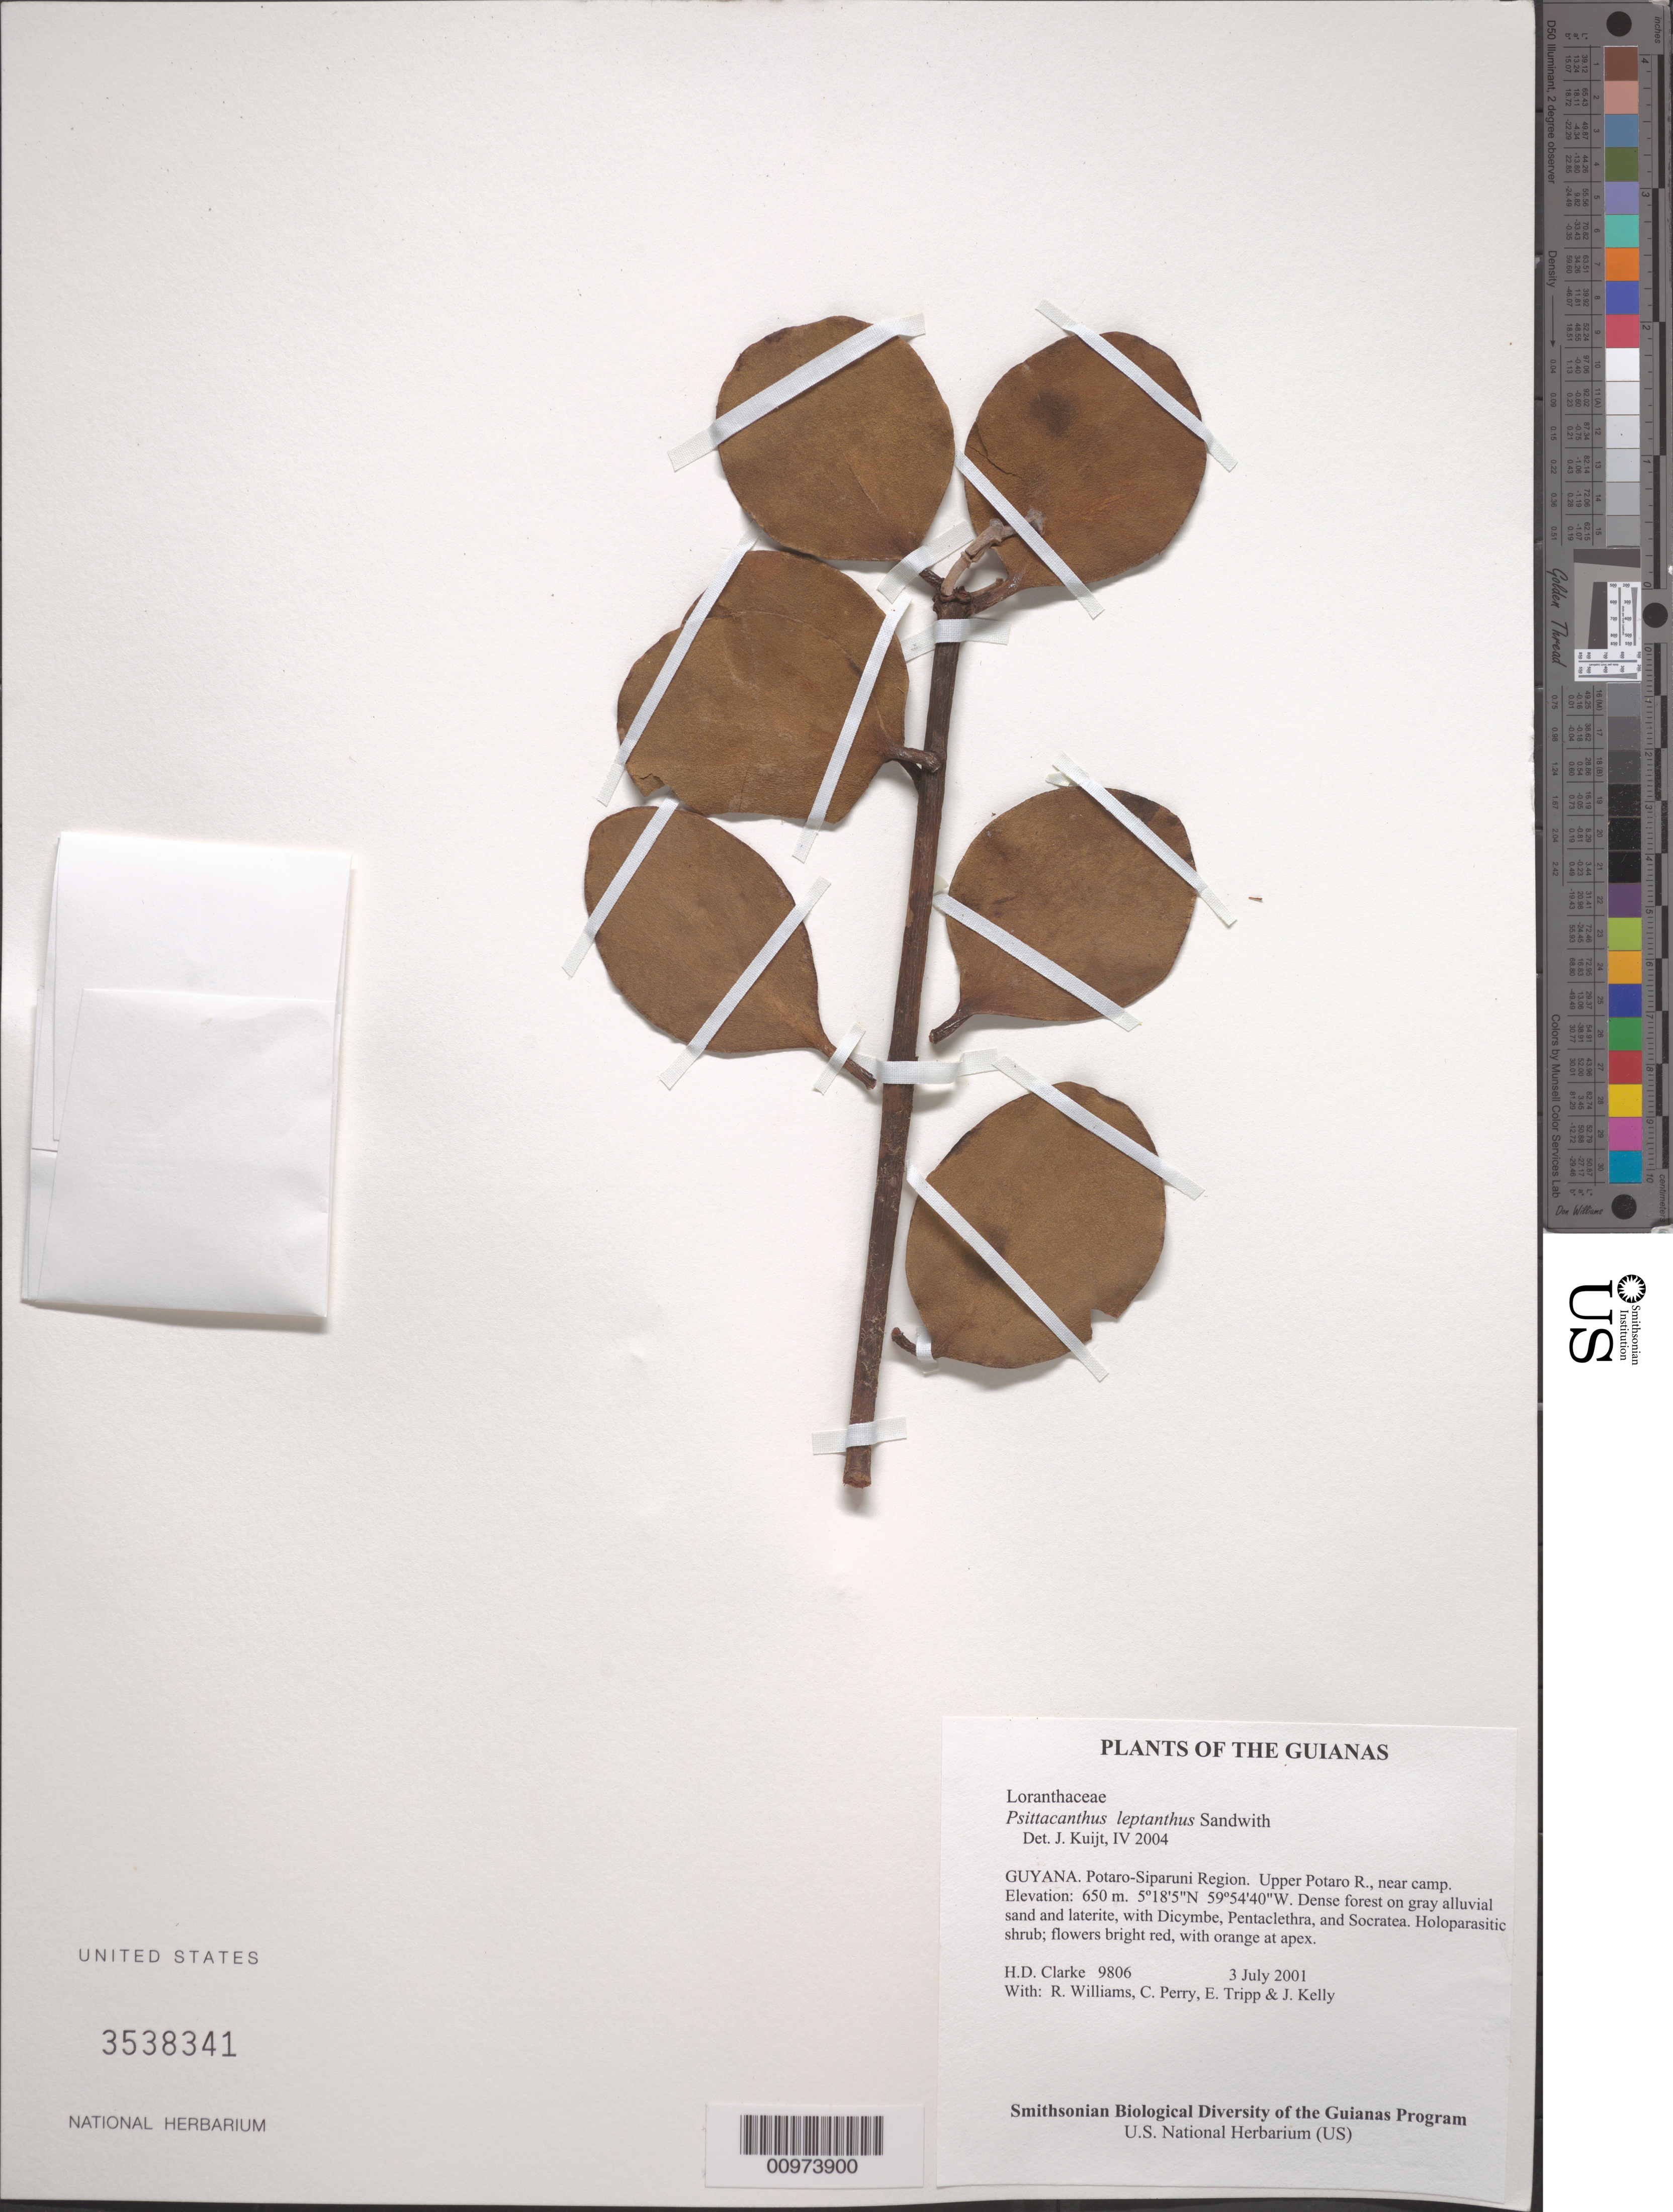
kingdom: Plantae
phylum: Tracheophyta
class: Magnoliopsida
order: Santalales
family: Loranthaceae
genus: Psittacanthus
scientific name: Psittacanthus leptanthus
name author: A.C. Sm.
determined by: Kuijt, Job, (CANADA)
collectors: H. D. Clarke, R. Williams, C. Perry, E. Tripp & J. Kelly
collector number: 9806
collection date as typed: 3 July 2001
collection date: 2001-07-03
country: Guyana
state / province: Potaro-Siparuni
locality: Upper Potaro R., near camp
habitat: Dense forest on gray alluvial sand and laterite, with Dicymbe, Pentaclethra, and Socratea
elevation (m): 650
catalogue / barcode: US 3538341